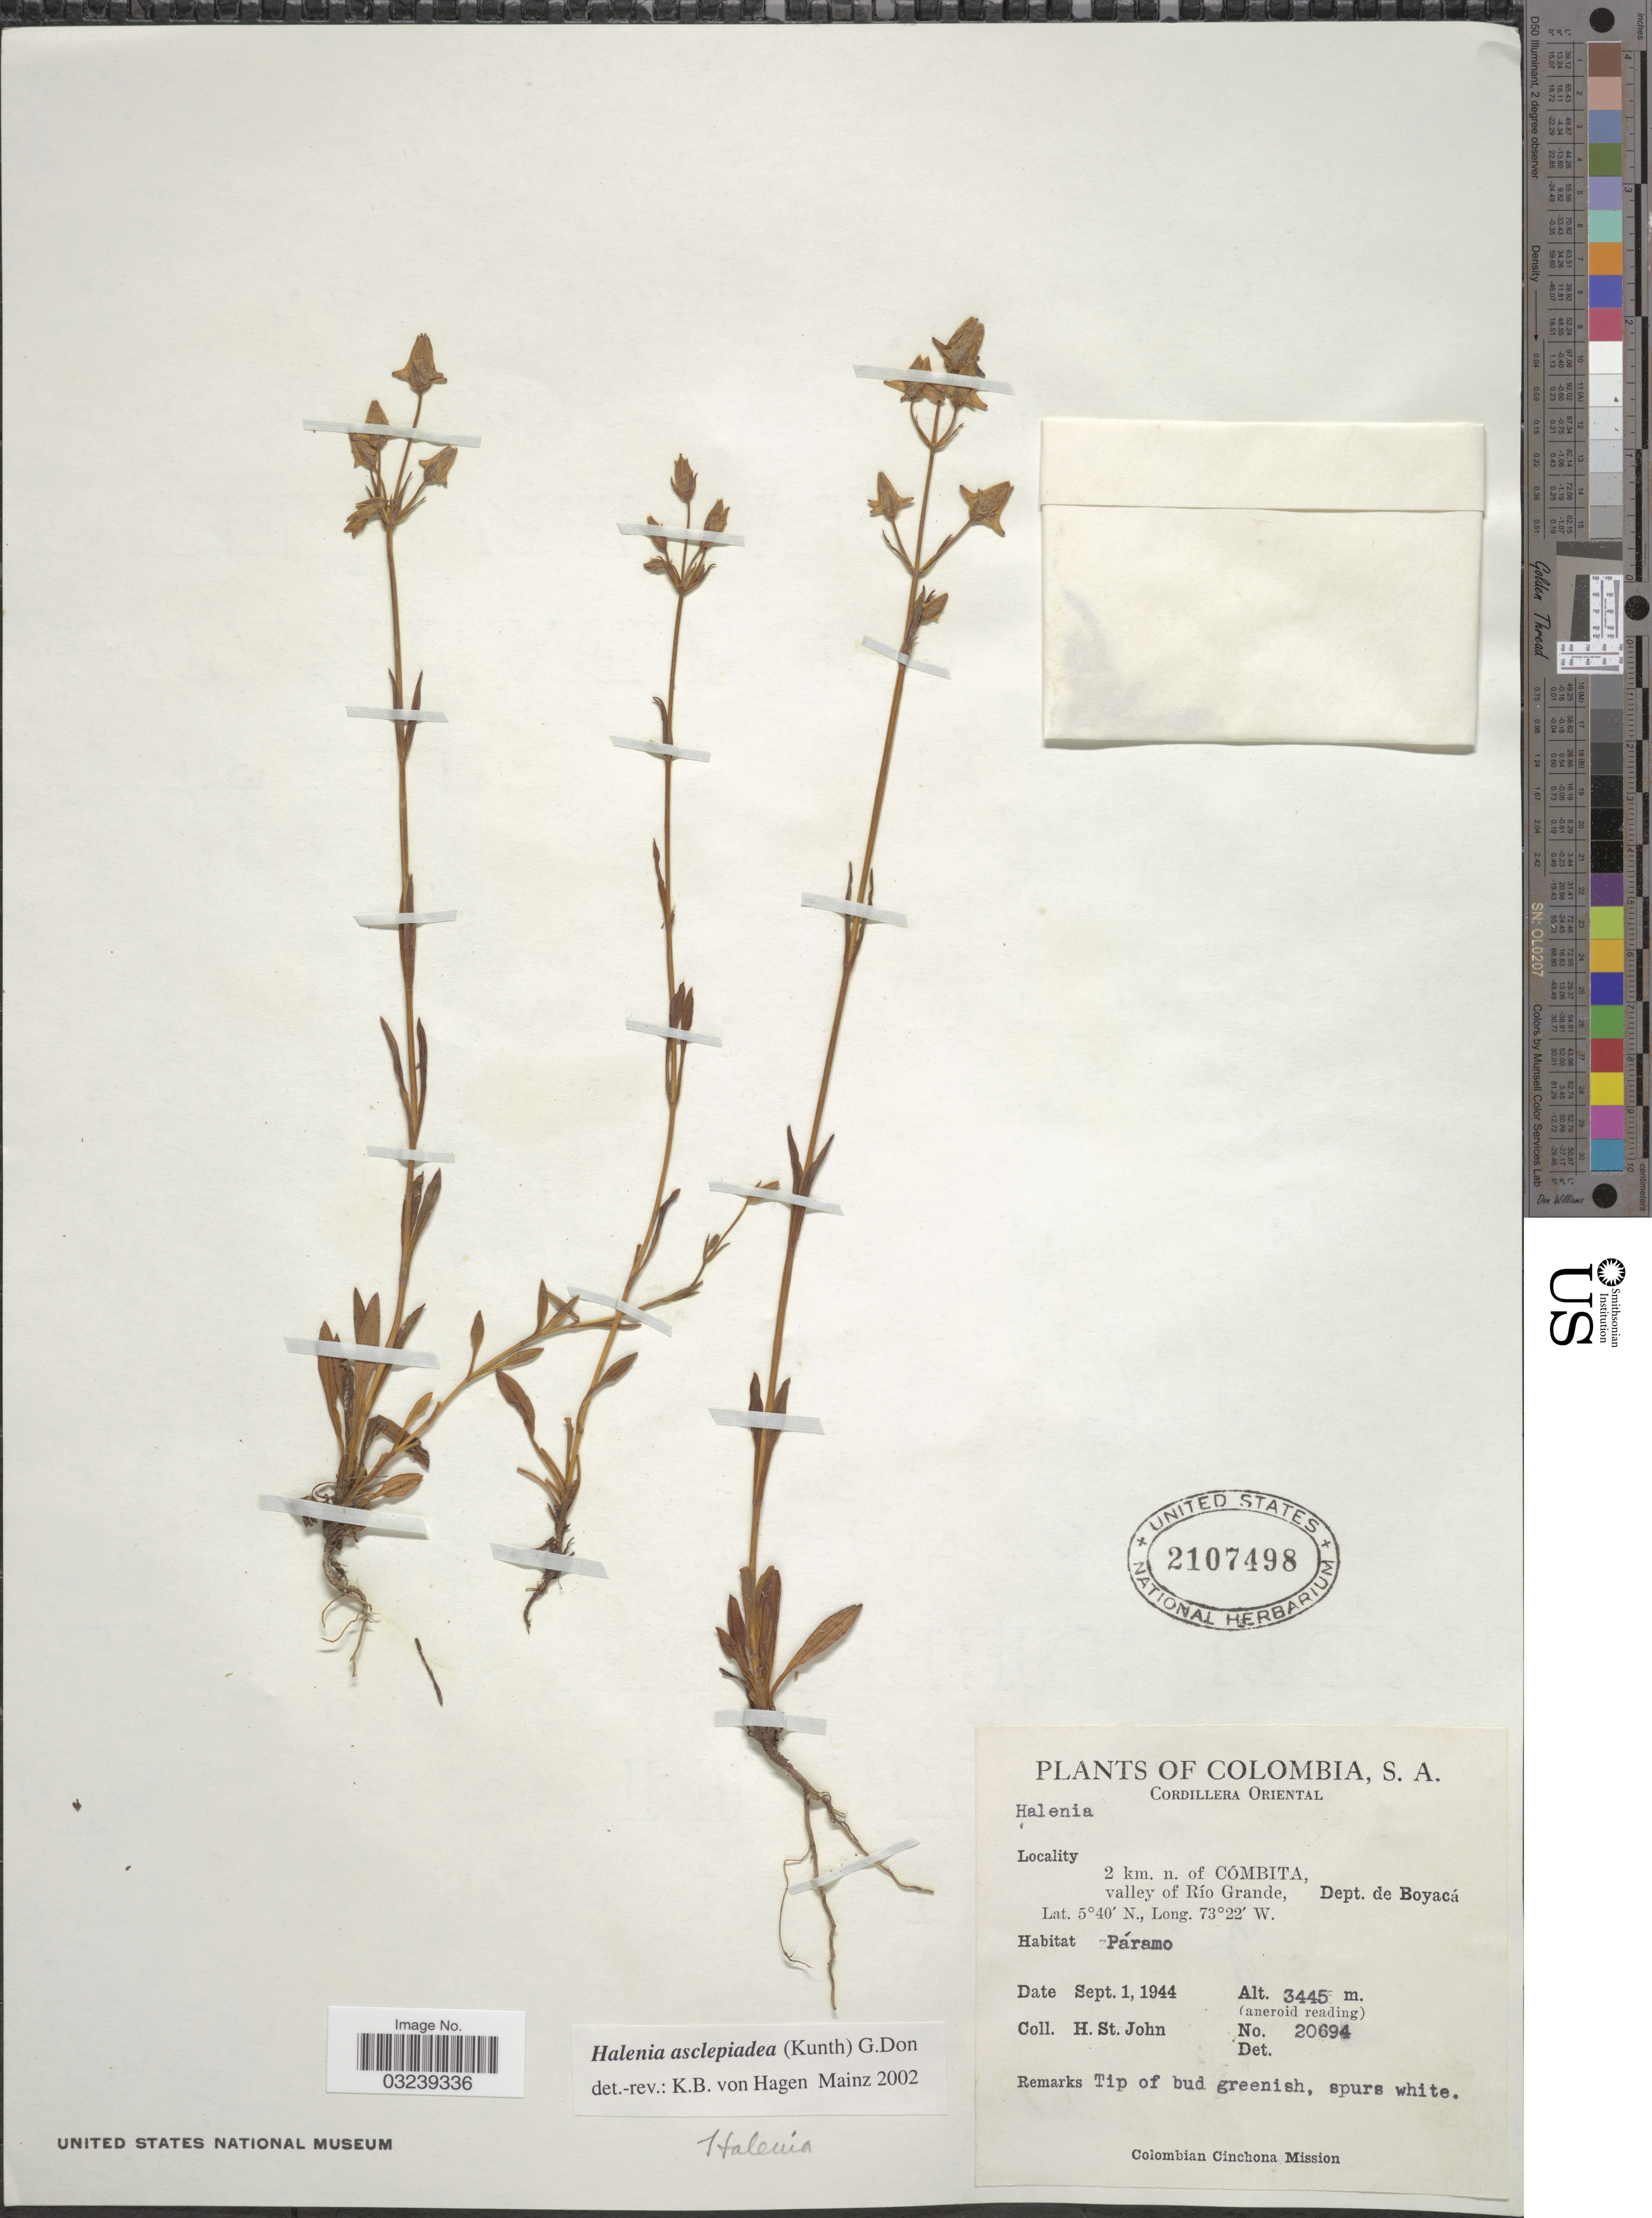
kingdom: Plantae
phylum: Tracheophyta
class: Magnoliopsida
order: Gentianales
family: Gentianaceae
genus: Halenia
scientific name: Halenia asclepiadea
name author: (Kunth) G. Don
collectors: H. St. John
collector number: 20694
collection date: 1944-09-01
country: Colombia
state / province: Boyacá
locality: Cordillera Oriental, 2 km. n. of Cómbita, valley of Río Grande, Dept. de Boyacá.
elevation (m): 3445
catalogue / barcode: US 2107498